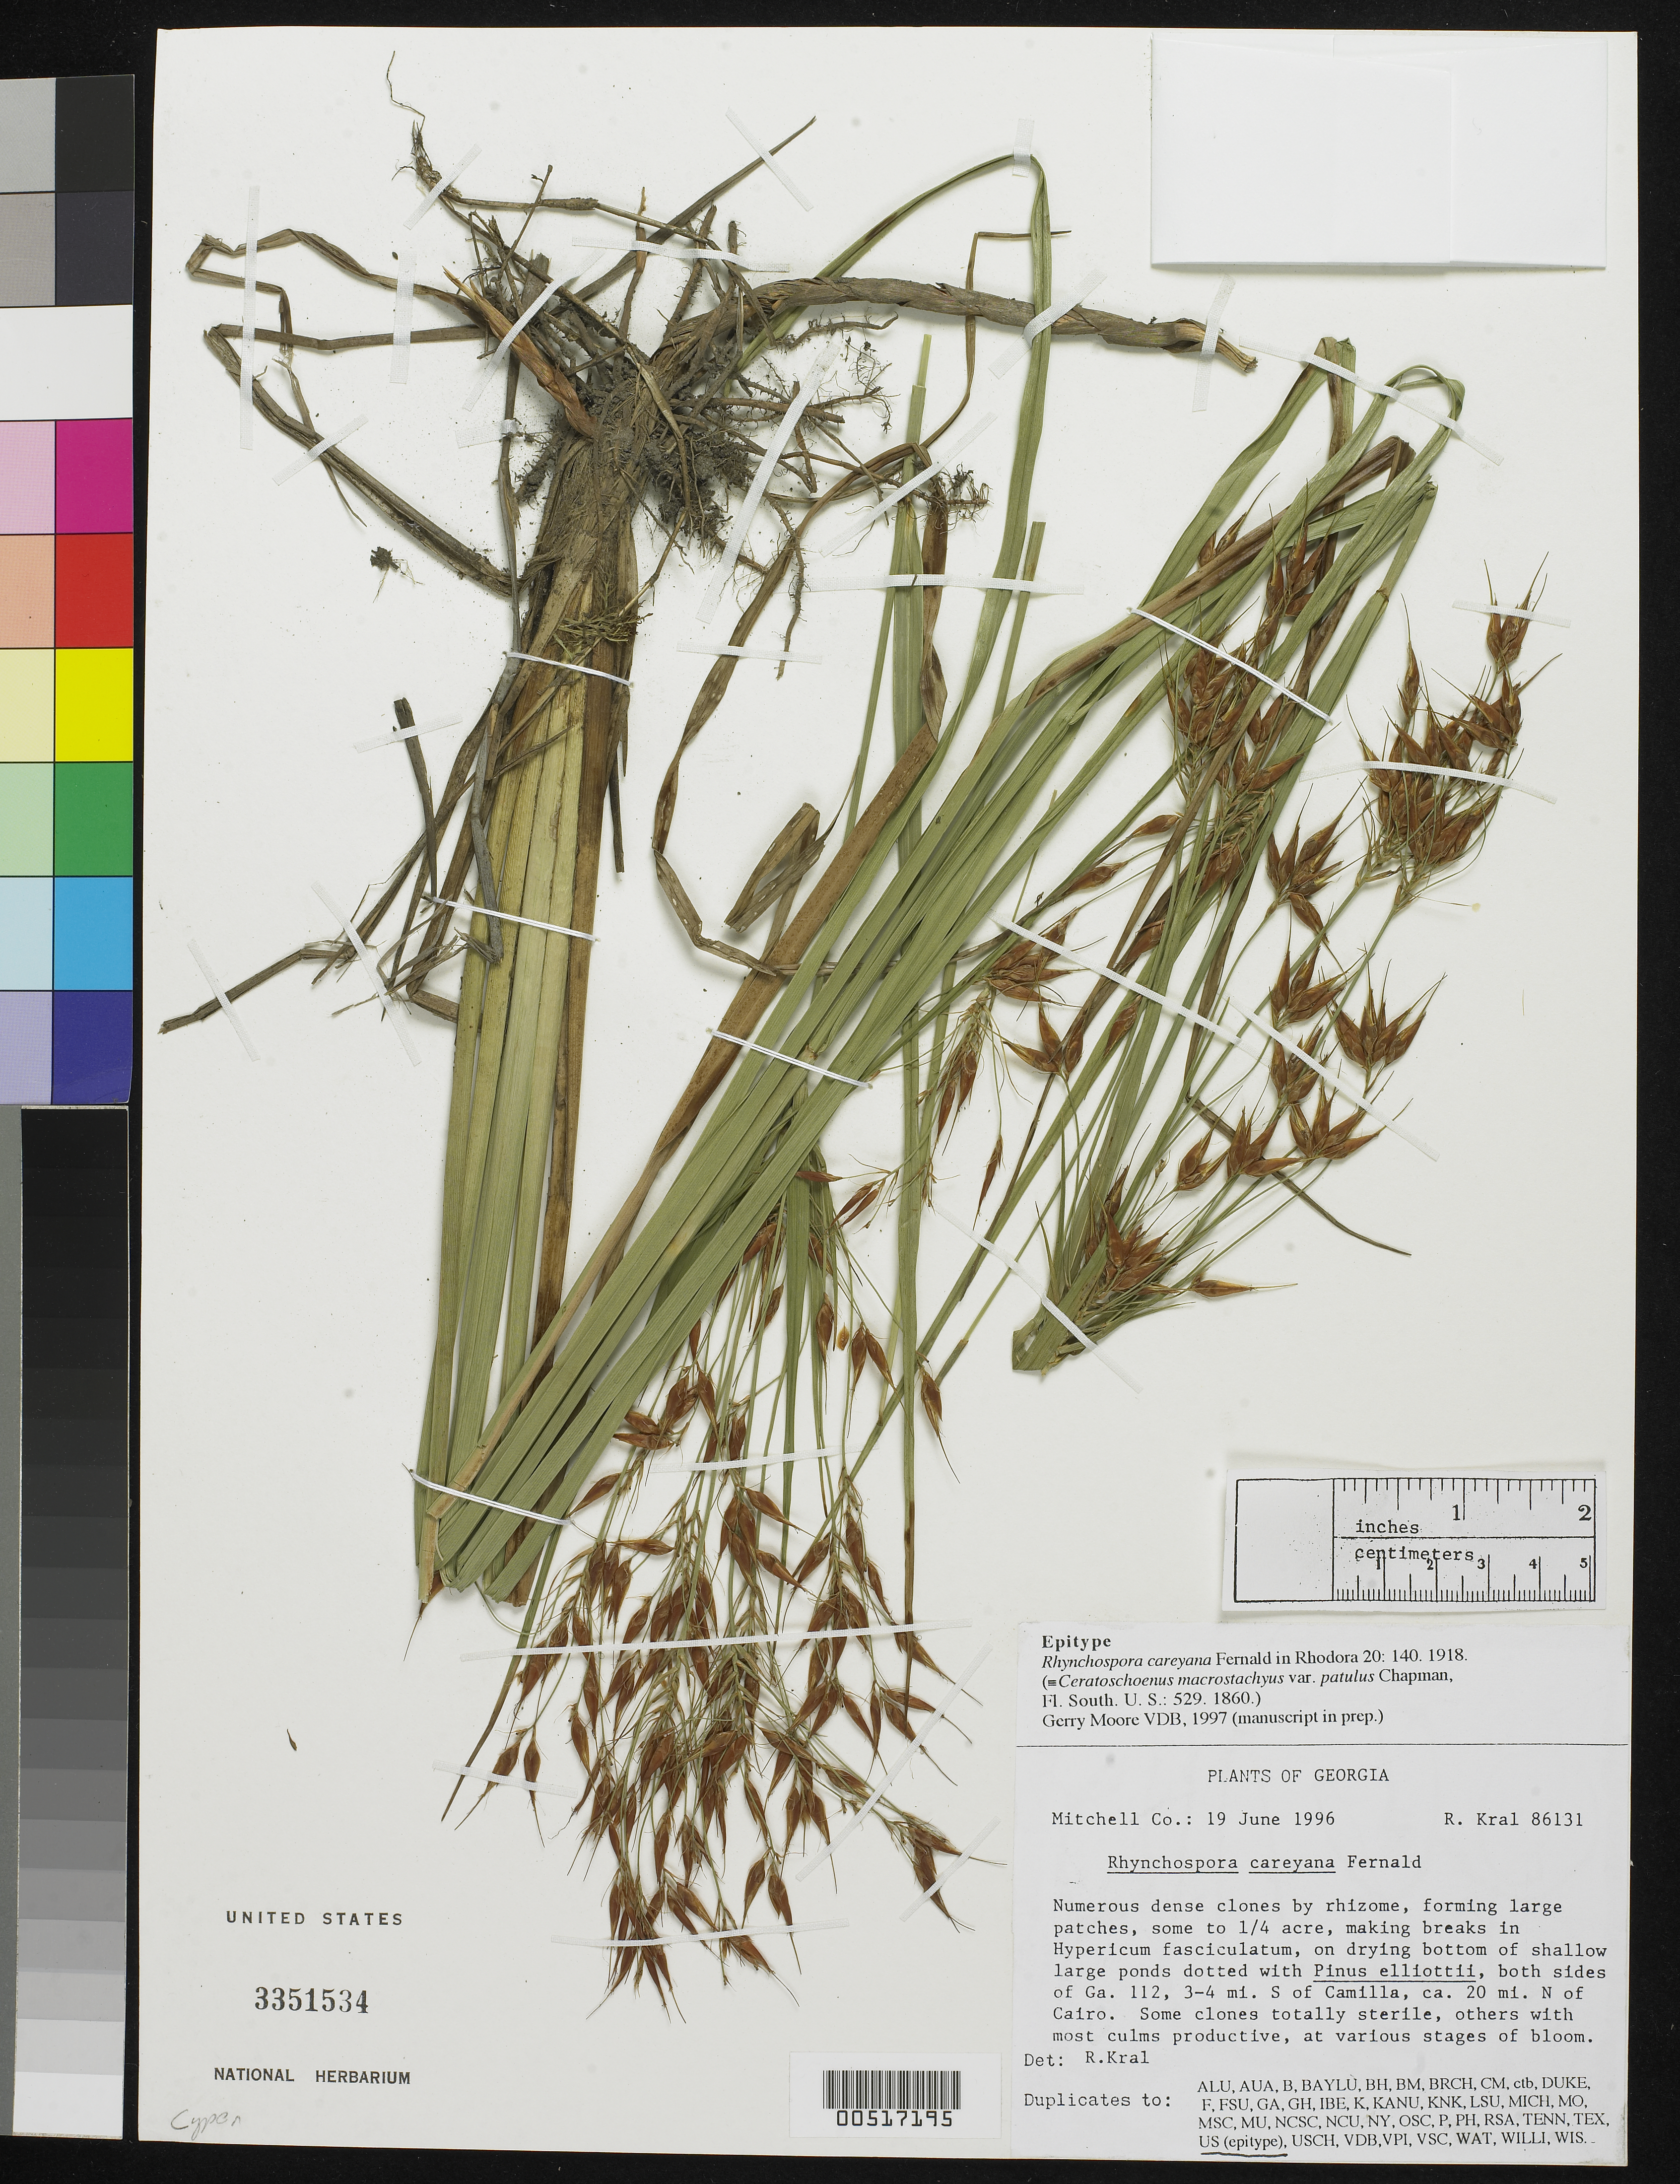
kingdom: Plantae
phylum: Tracheophyta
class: Liliopsida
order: Poales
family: Cyperaceae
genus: Ceratoschoenus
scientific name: Ceratoschoenus macrostachyus var. patulus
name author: Chapm.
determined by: Moore, G., (VDB), Vanderbilt University Herbarium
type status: Epitype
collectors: R. Kral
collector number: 86131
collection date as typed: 19 Jun 1996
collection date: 1996-06-19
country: United States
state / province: Georgia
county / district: Mitchell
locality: Both sides of Ga. 112, 3-4 mi S of Camilla, ca. 20 min of Cairo.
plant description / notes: Annotated by G. Moore (1997) as "epitype", epitypification apparently not validly published (in thesis only). There appears to be good type material extant at NY so epitypification may be unnecessary (JKB Dec 2016)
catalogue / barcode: US 3351534